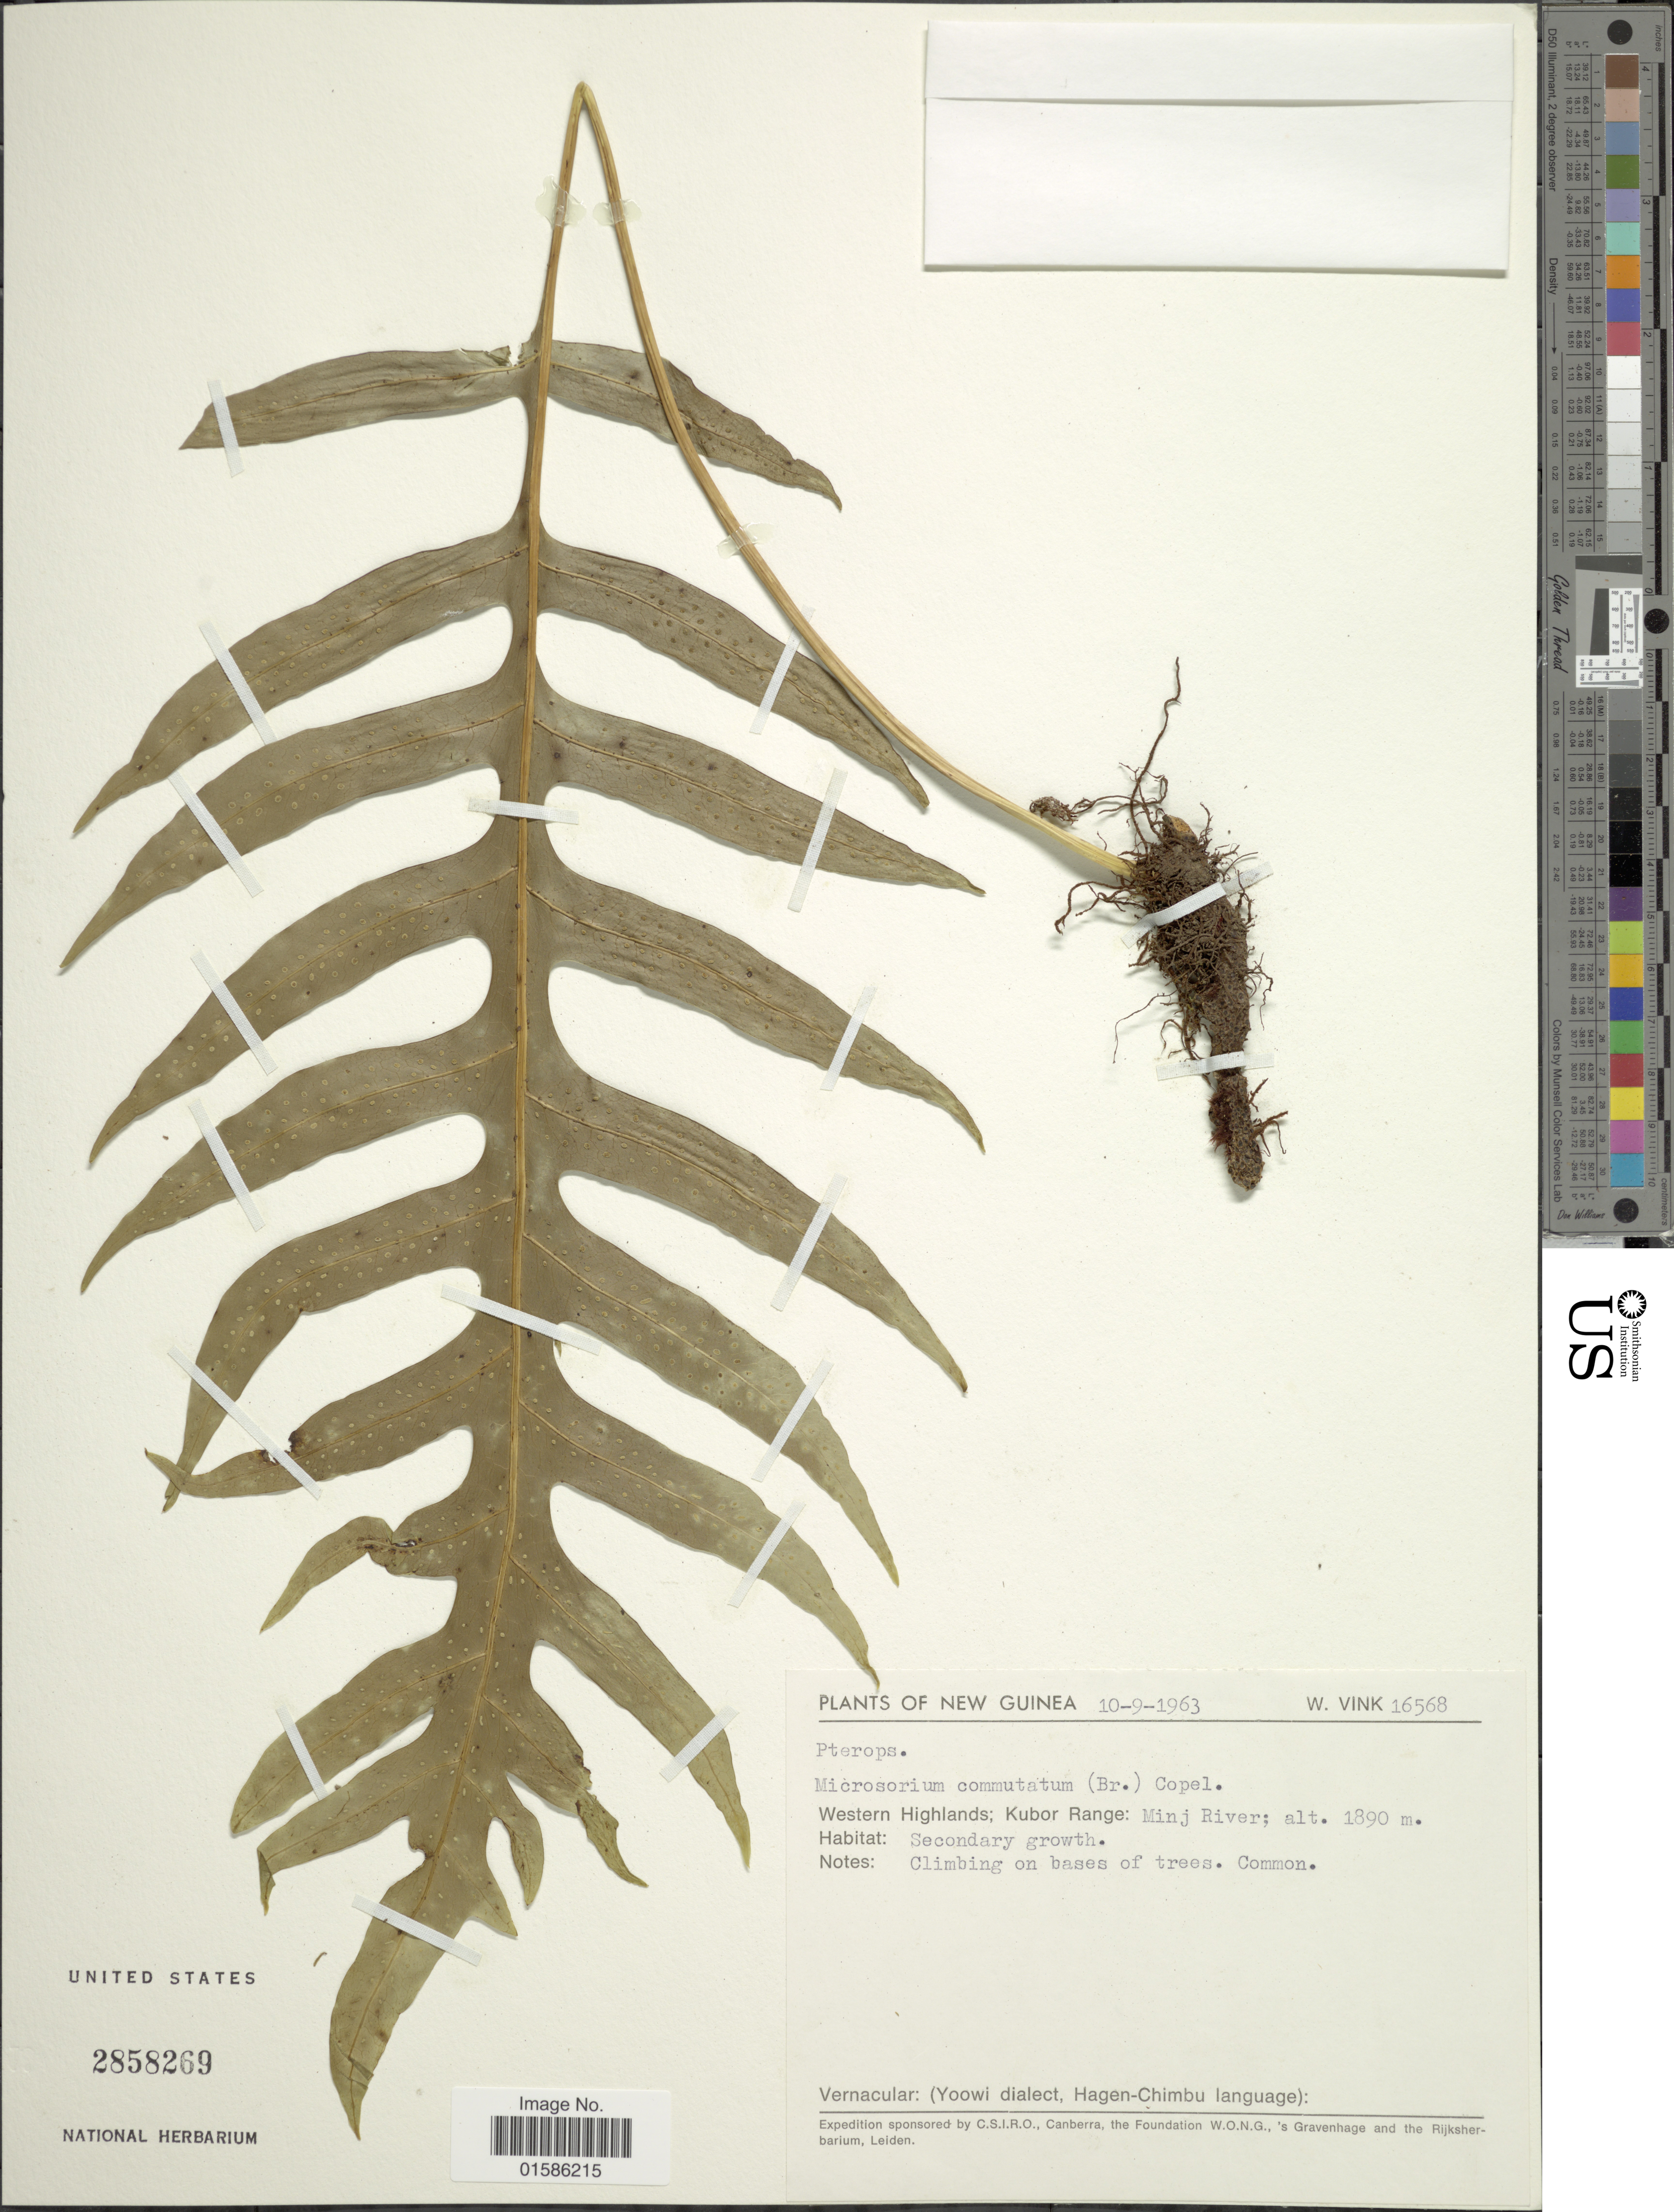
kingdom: Plantae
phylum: Tracheophyta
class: Polypodiopsida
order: Polypodiales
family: Polypodiaceae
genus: Microsorum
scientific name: Microsorum commutatum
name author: (Blume) Copel.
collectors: W. Vink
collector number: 16568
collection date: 1963-09-10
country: Papua New Guinea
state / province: Western Highlands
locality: New Guinea, Kubor Rabge: Minj River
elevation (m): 1890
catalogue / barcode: US 2858269